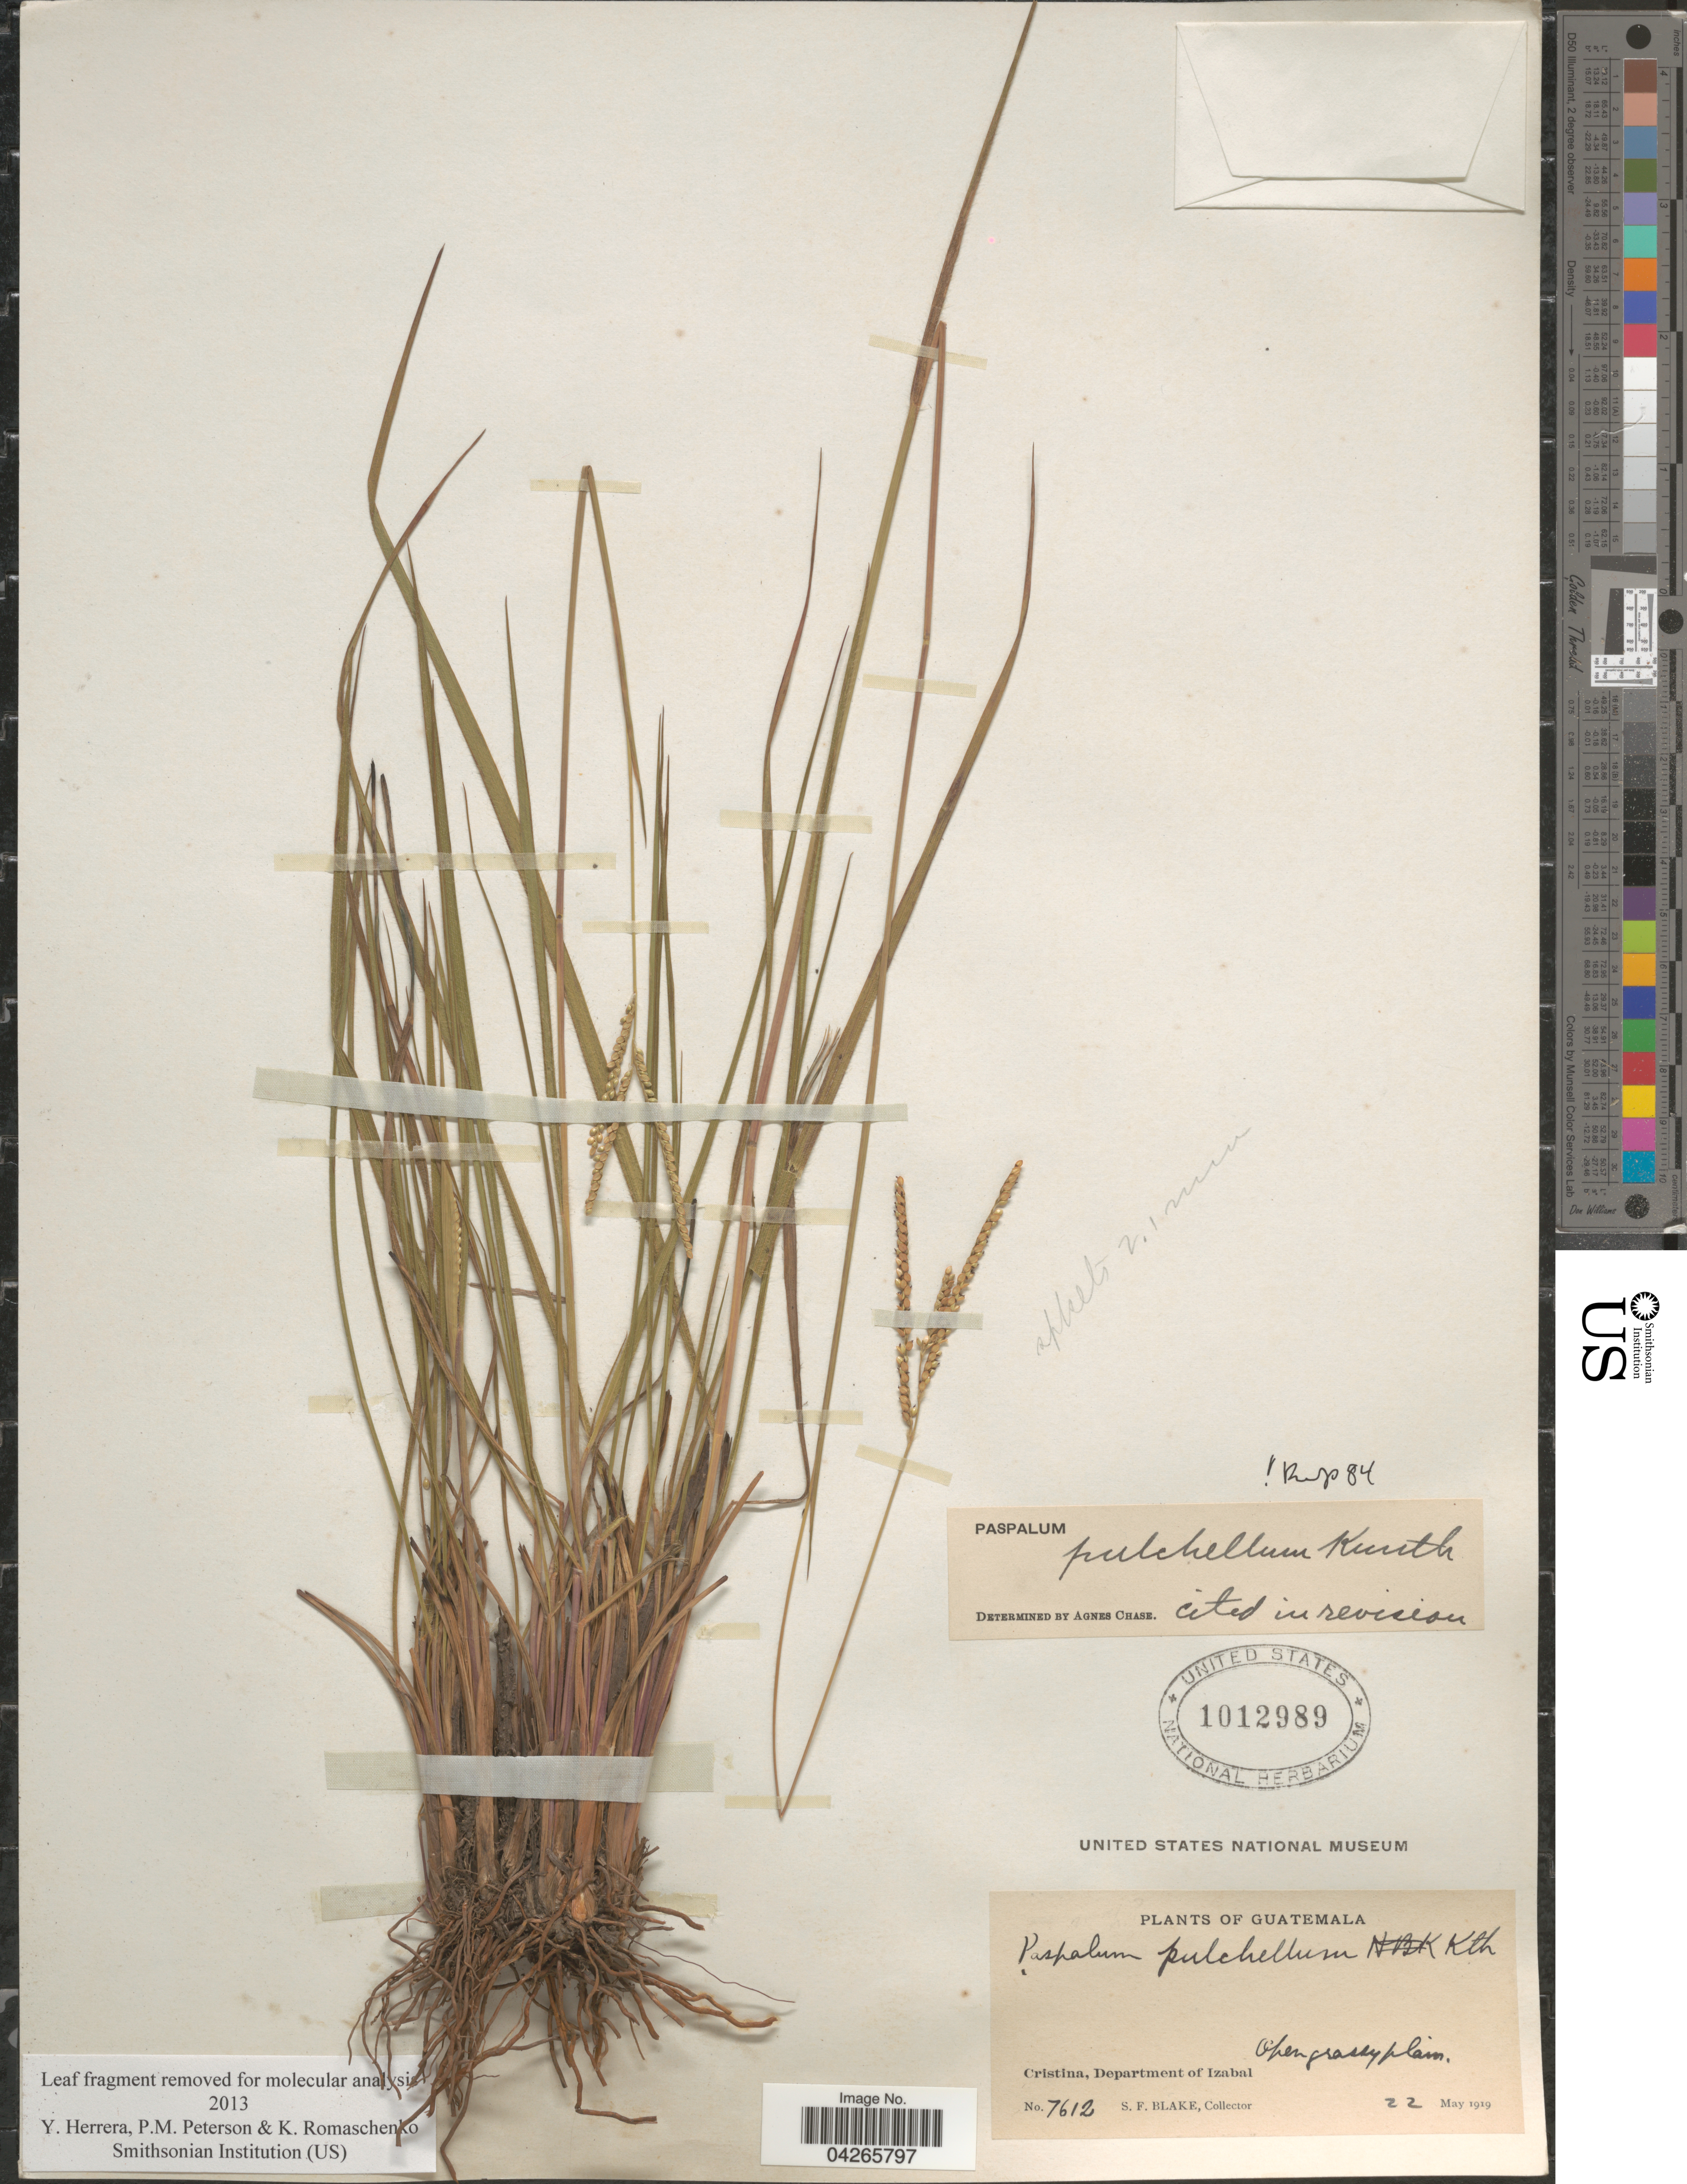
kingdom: Plantae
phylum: Tracheophyta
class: Liliopsida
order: Poales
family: Poaceae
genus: Paspalum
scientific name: Paspalum pulchellum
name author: Kunth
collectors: S. Blake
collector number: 7612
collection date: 1919-05-22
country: Guatemala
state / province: Izabal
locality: Cristina, Department of Izabal.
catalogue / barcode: US 1012989